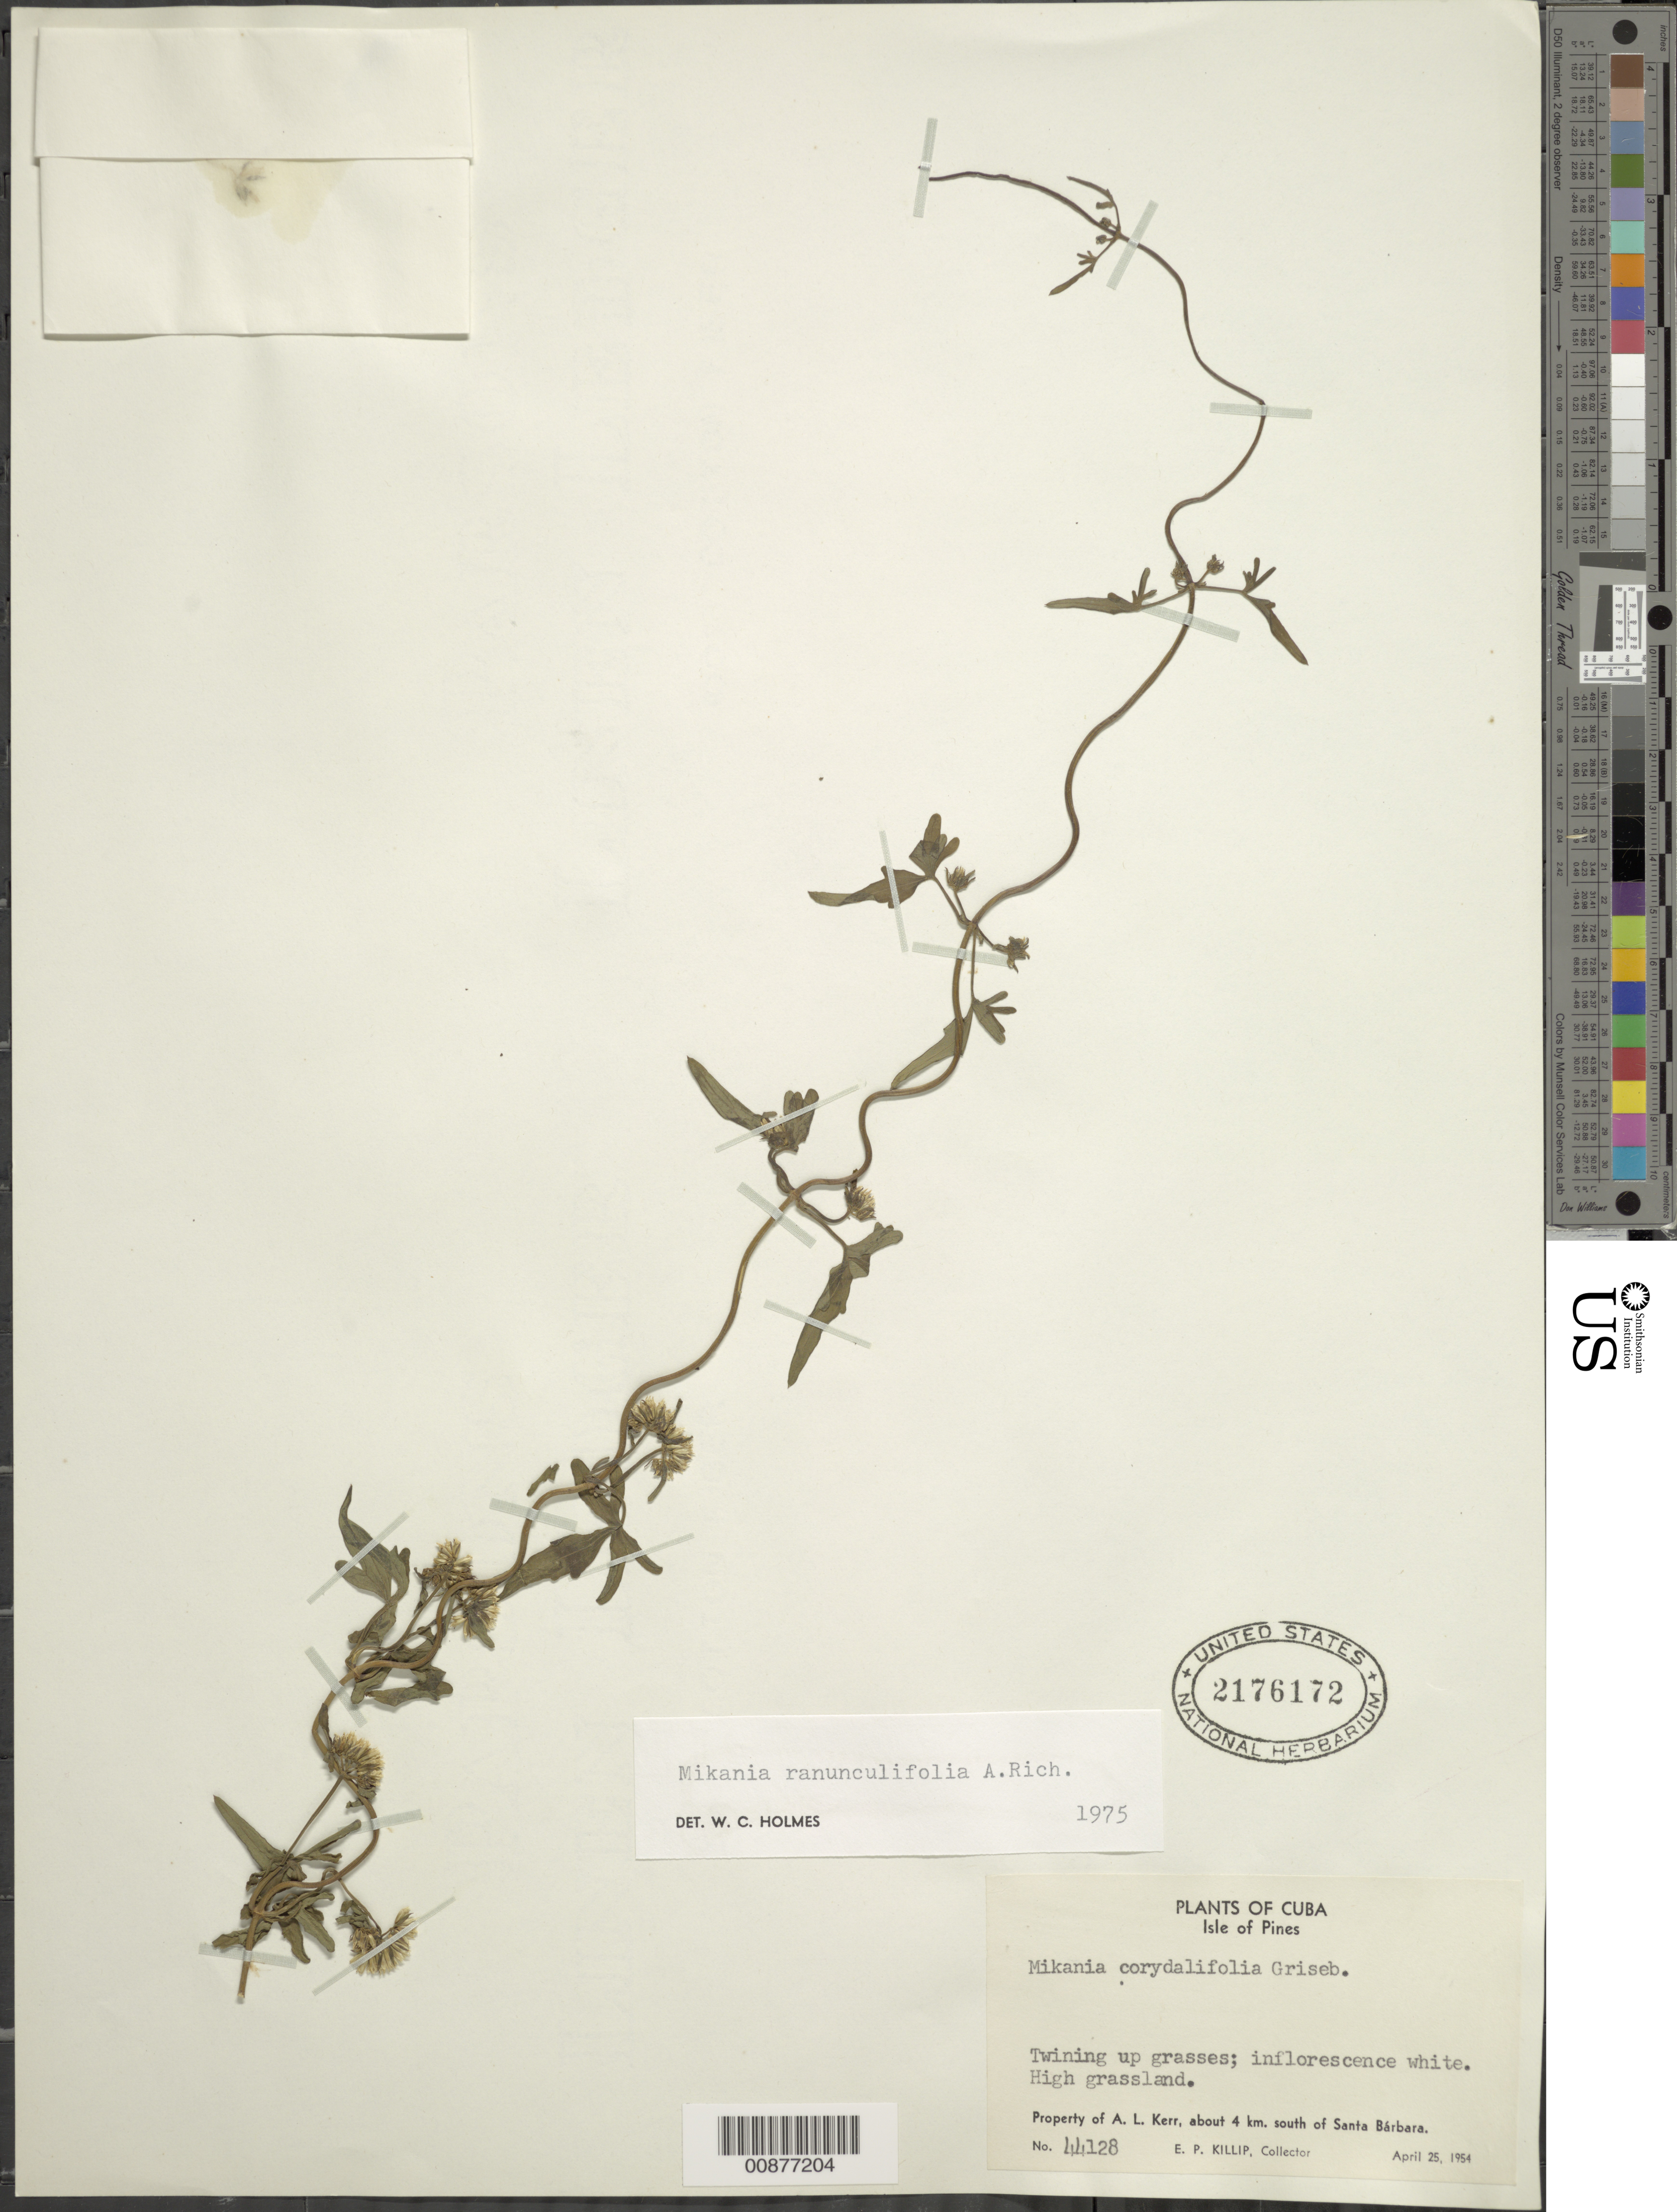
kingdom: Plantae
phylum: Tracheophyta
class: Magnoliopsida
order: Asterales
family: Asteraceae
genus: Mikania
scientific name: Mikania ranunculifolia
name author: A. Rich.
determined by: Holmes, Walter C., (BAYLU), Baylor University (UNITED STATES)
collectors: E. P. Killip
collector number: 44128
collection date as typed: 25 Apr 1954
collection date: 1954-04-25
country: Cuba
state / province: Isla de La Juventud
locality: Property of A. L. Kerr, about 4 km south of Santa Bárbara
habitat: High grassland, twining up grasses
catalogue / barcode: US 2176172